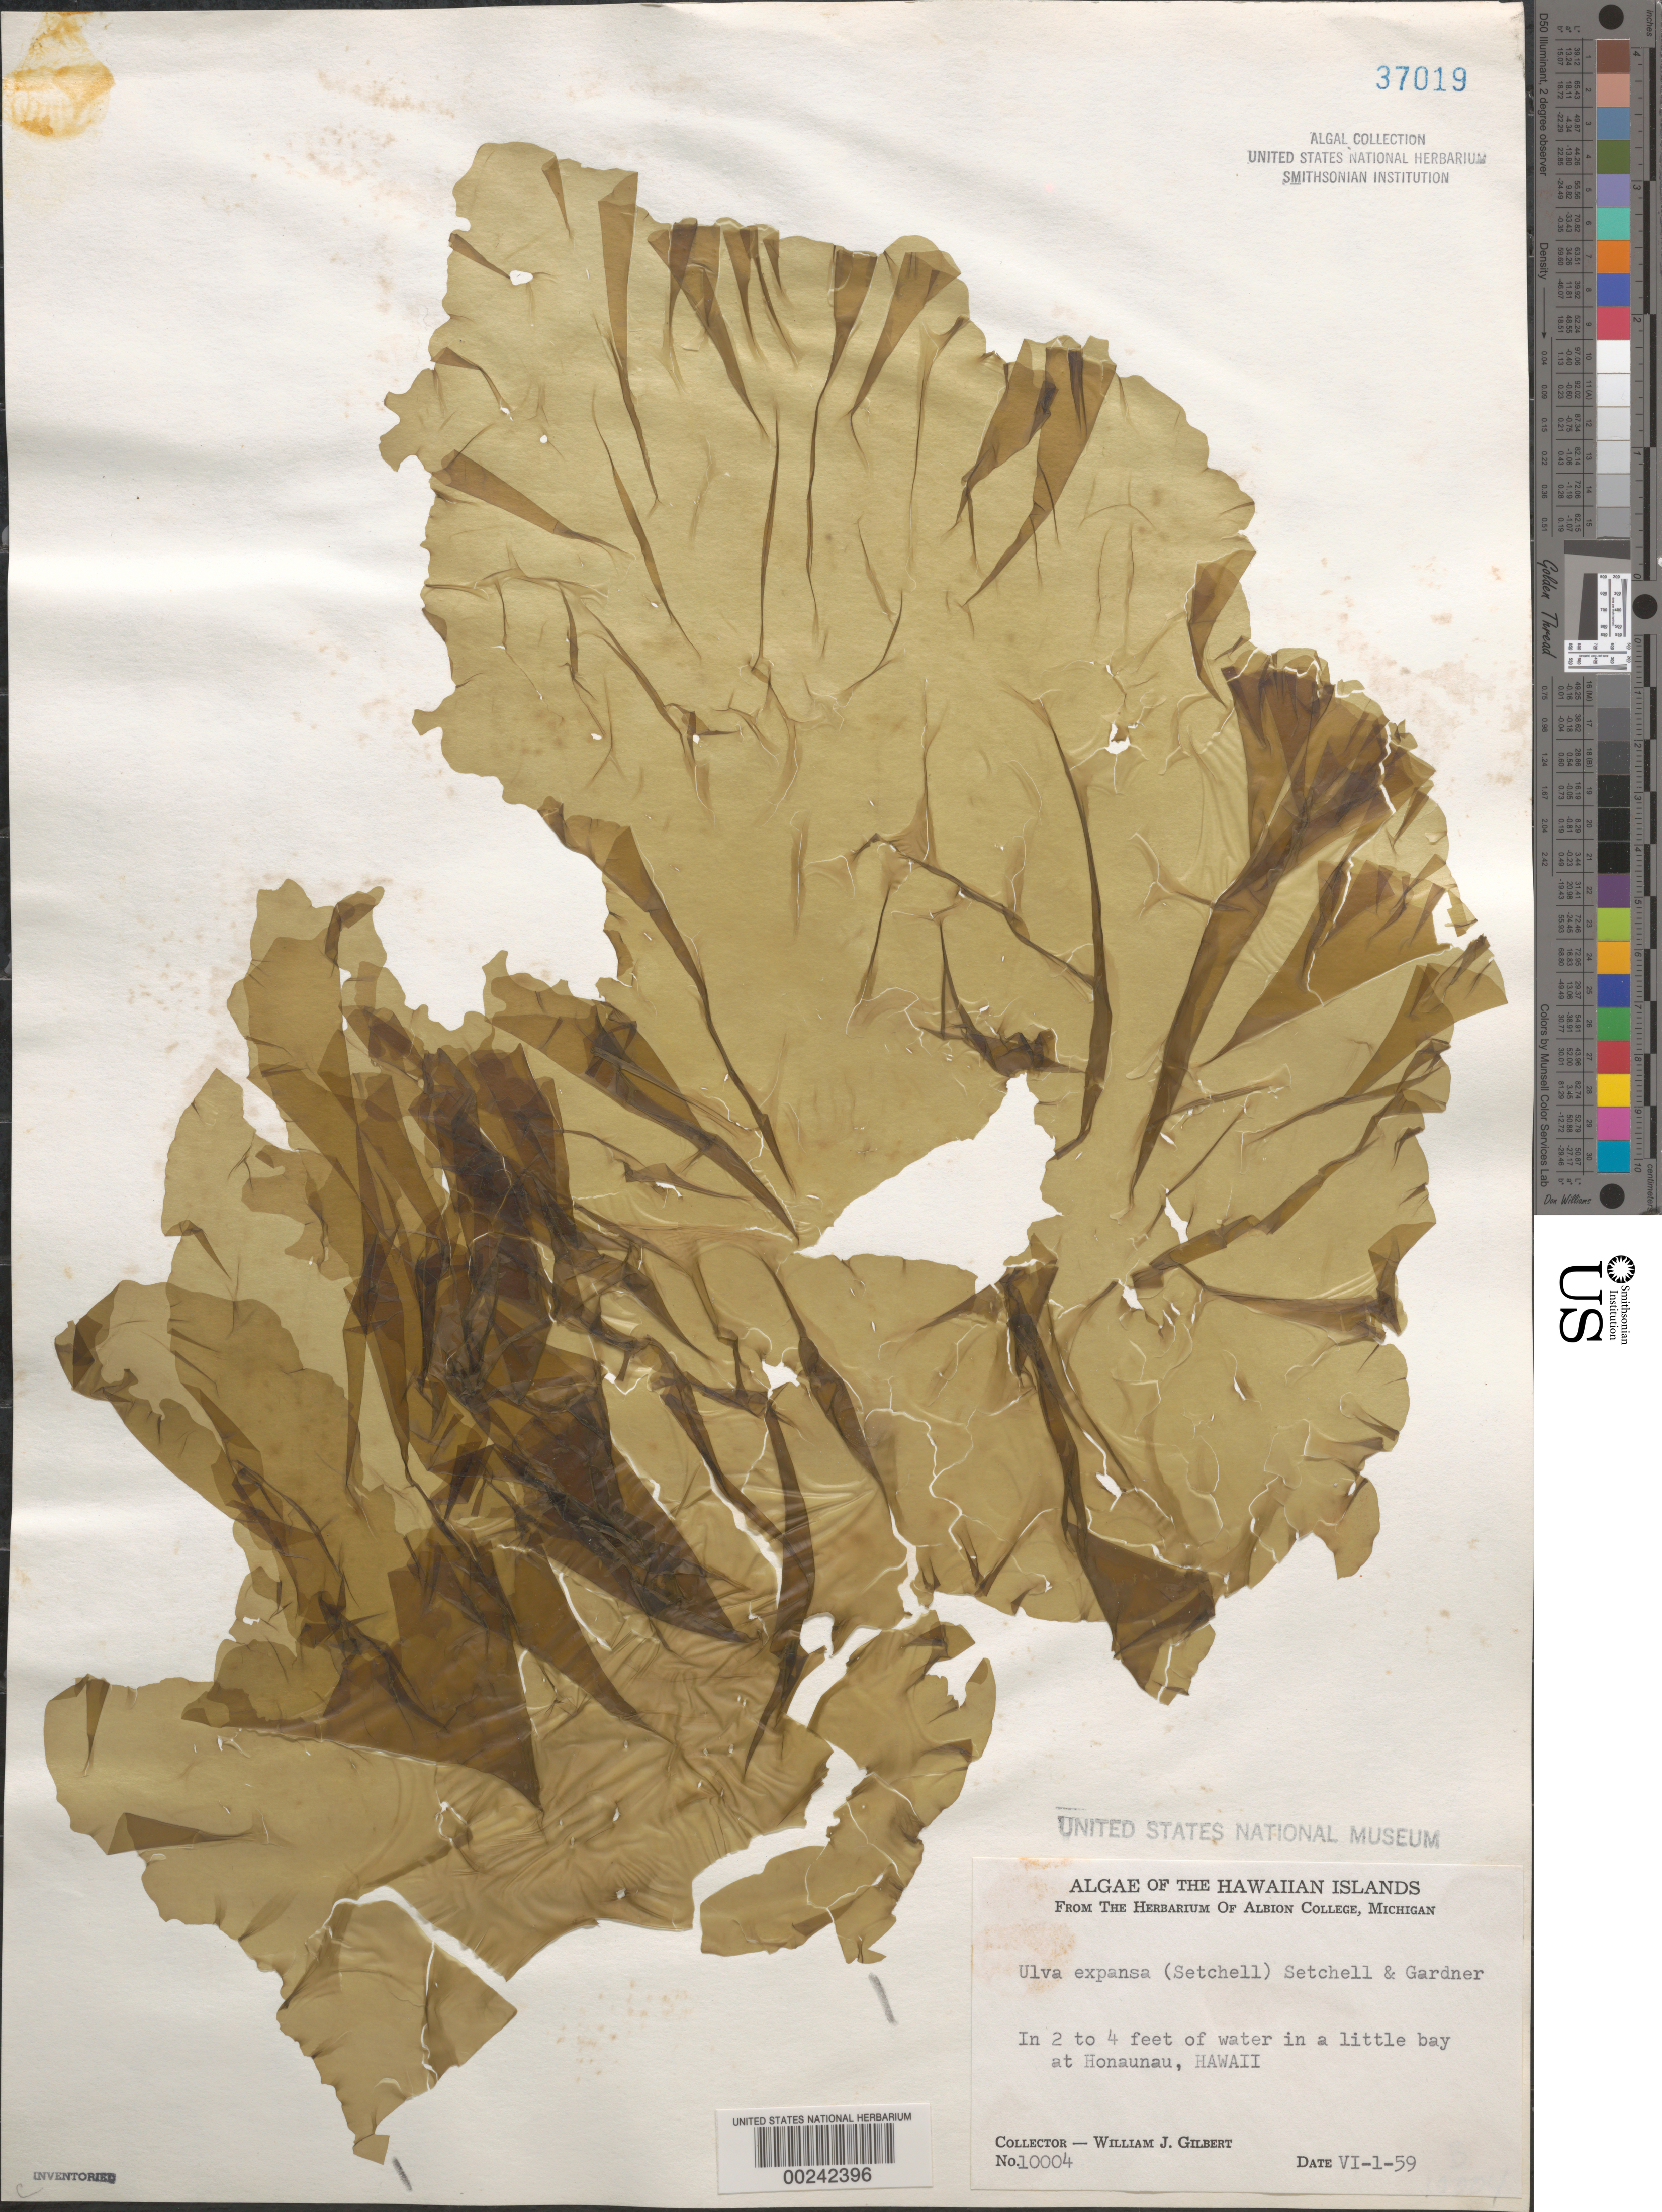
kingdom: Plantae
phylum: Chlorophyta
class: Ulvophyceae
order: Ulvales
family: Ulvaceae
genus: Ulva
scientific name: Ulva expansa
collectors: W. J. Gilbert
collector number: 10004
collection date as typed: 01 Jun 1959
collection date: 1959-06-01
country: United States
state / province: Hawaii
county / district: Hawaii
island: Hawaii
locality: Honaunau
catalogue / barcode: US 37019